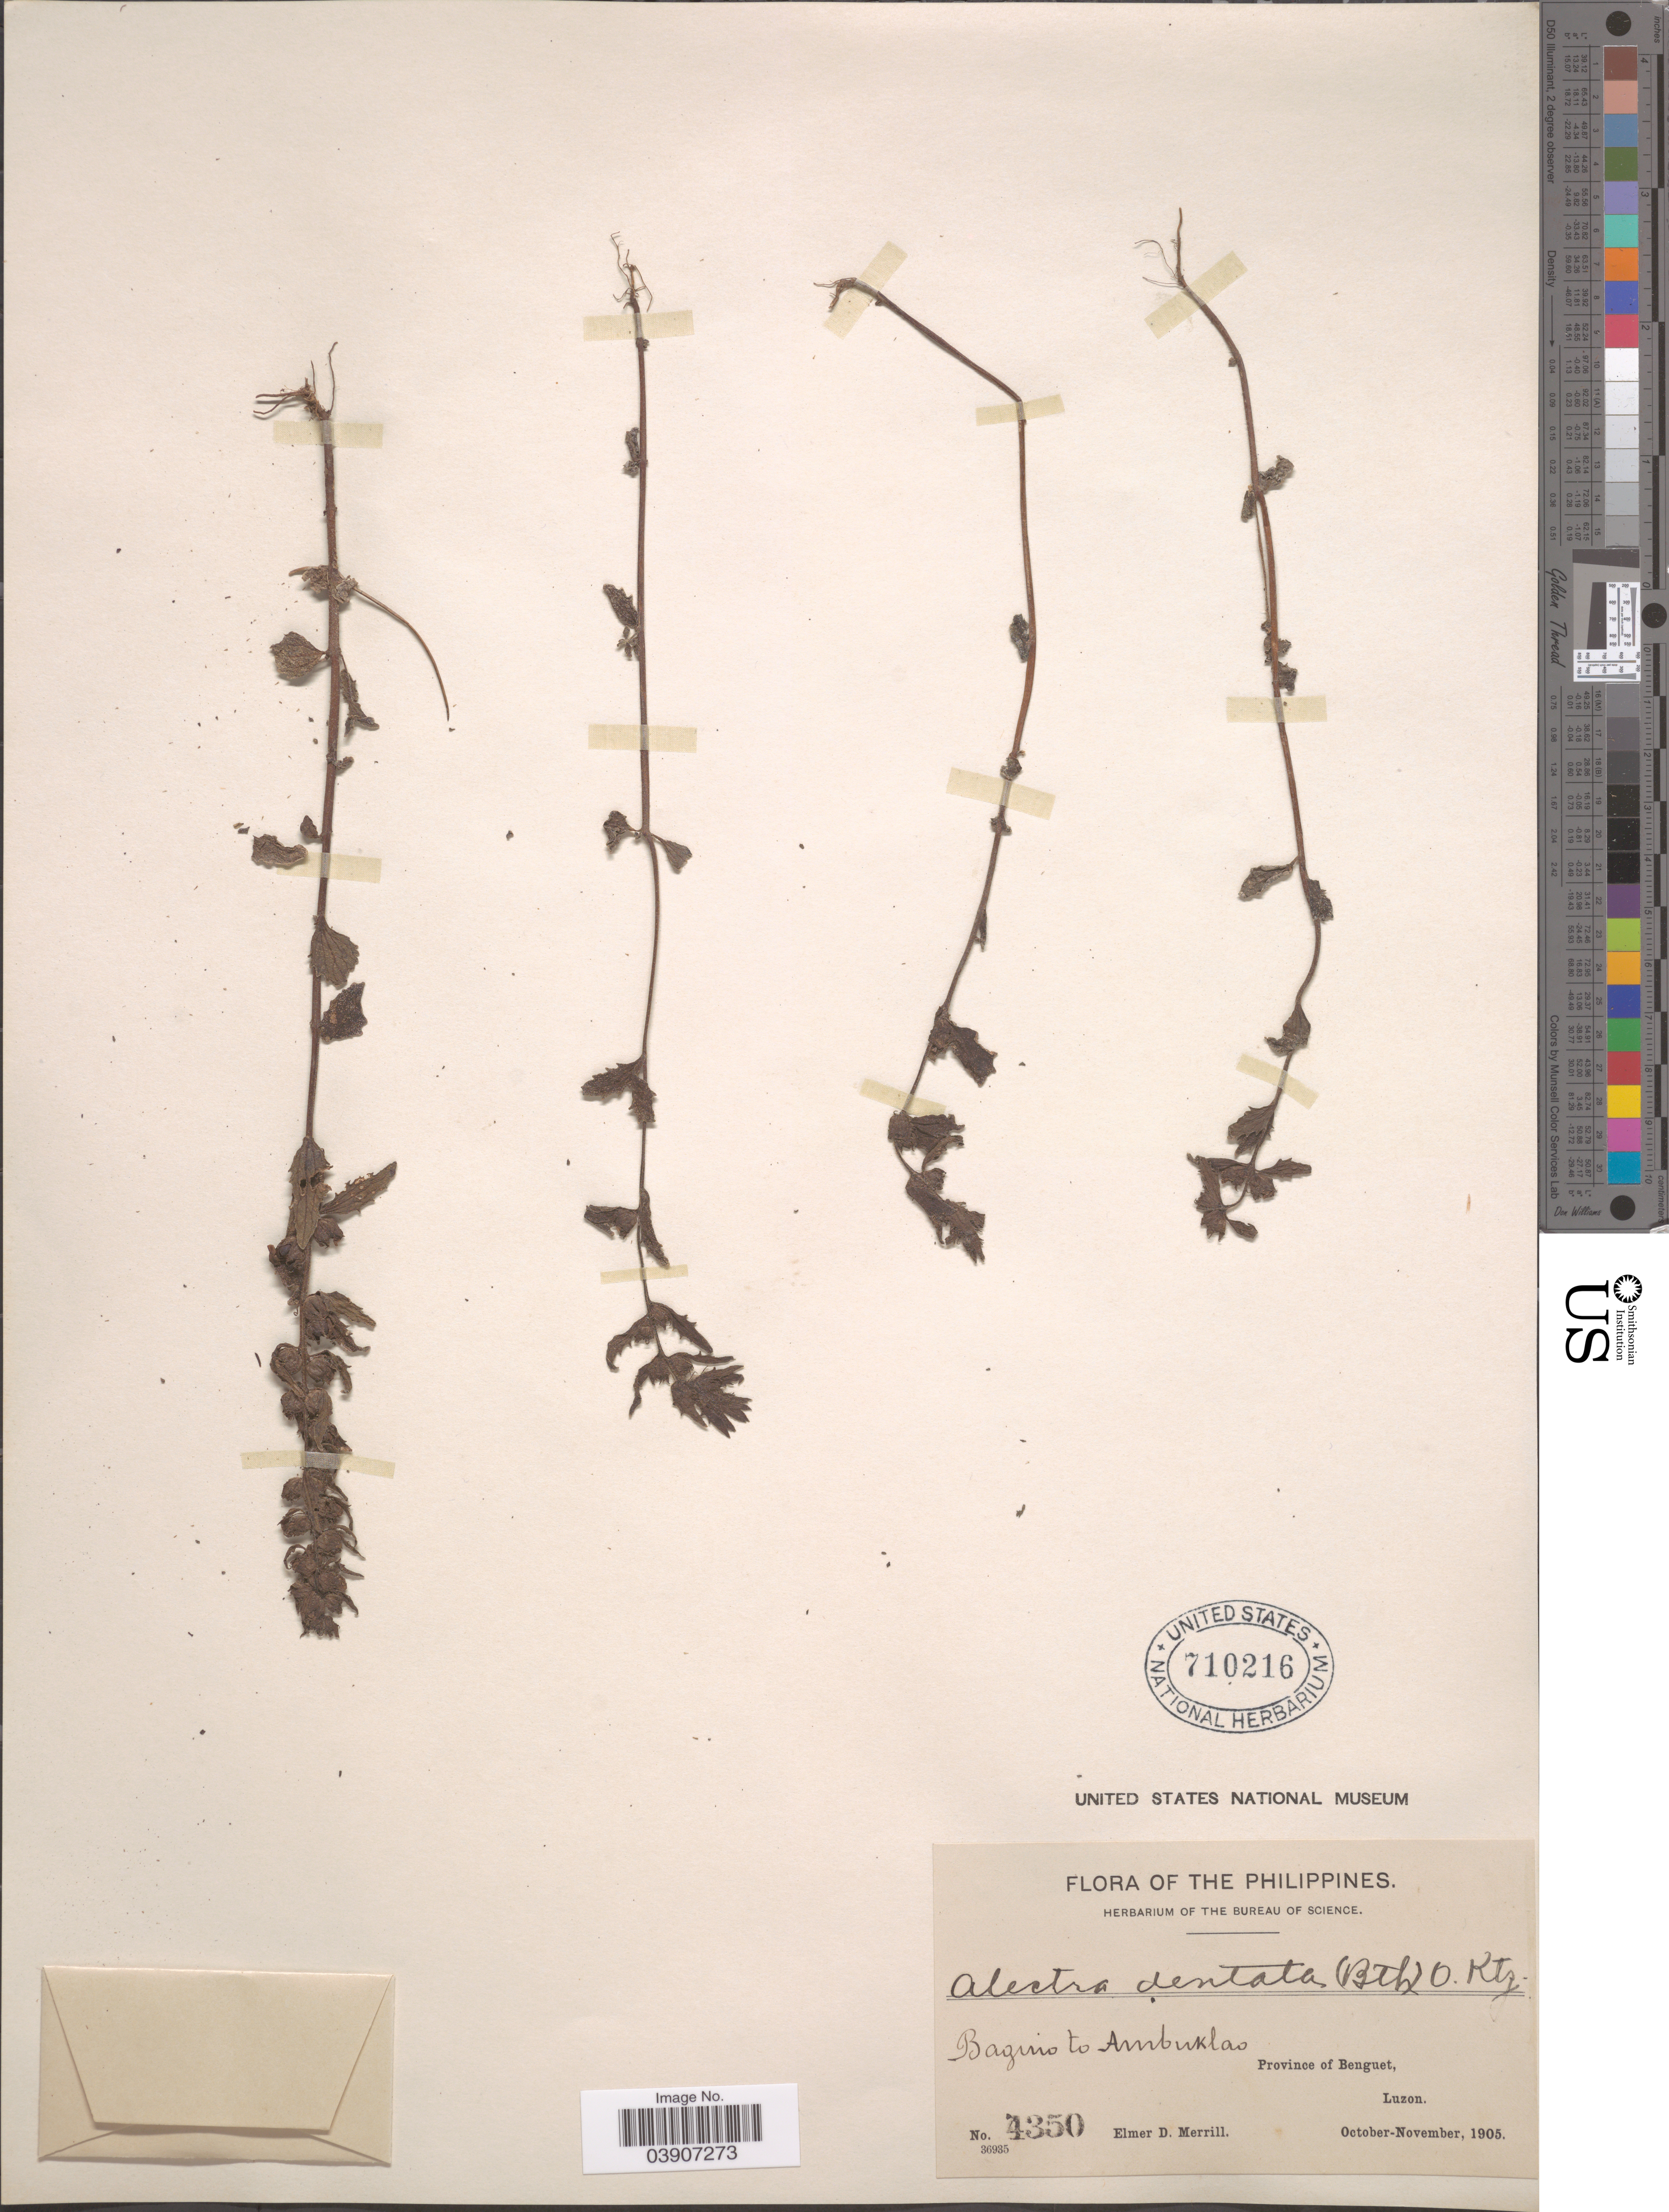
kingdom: Plantae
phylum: Tracheophyta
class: Magnoliopsida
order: Lamiales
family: Orobanchaceae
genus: Alectra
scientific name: Alectra dentata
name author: Kuntze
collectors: E. D. Merrill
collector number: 4350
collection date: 1905-10/1905-11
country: Philippines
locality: Baguio to Amburlao. Province of Benguet. Luzon.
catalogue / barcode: US 710216